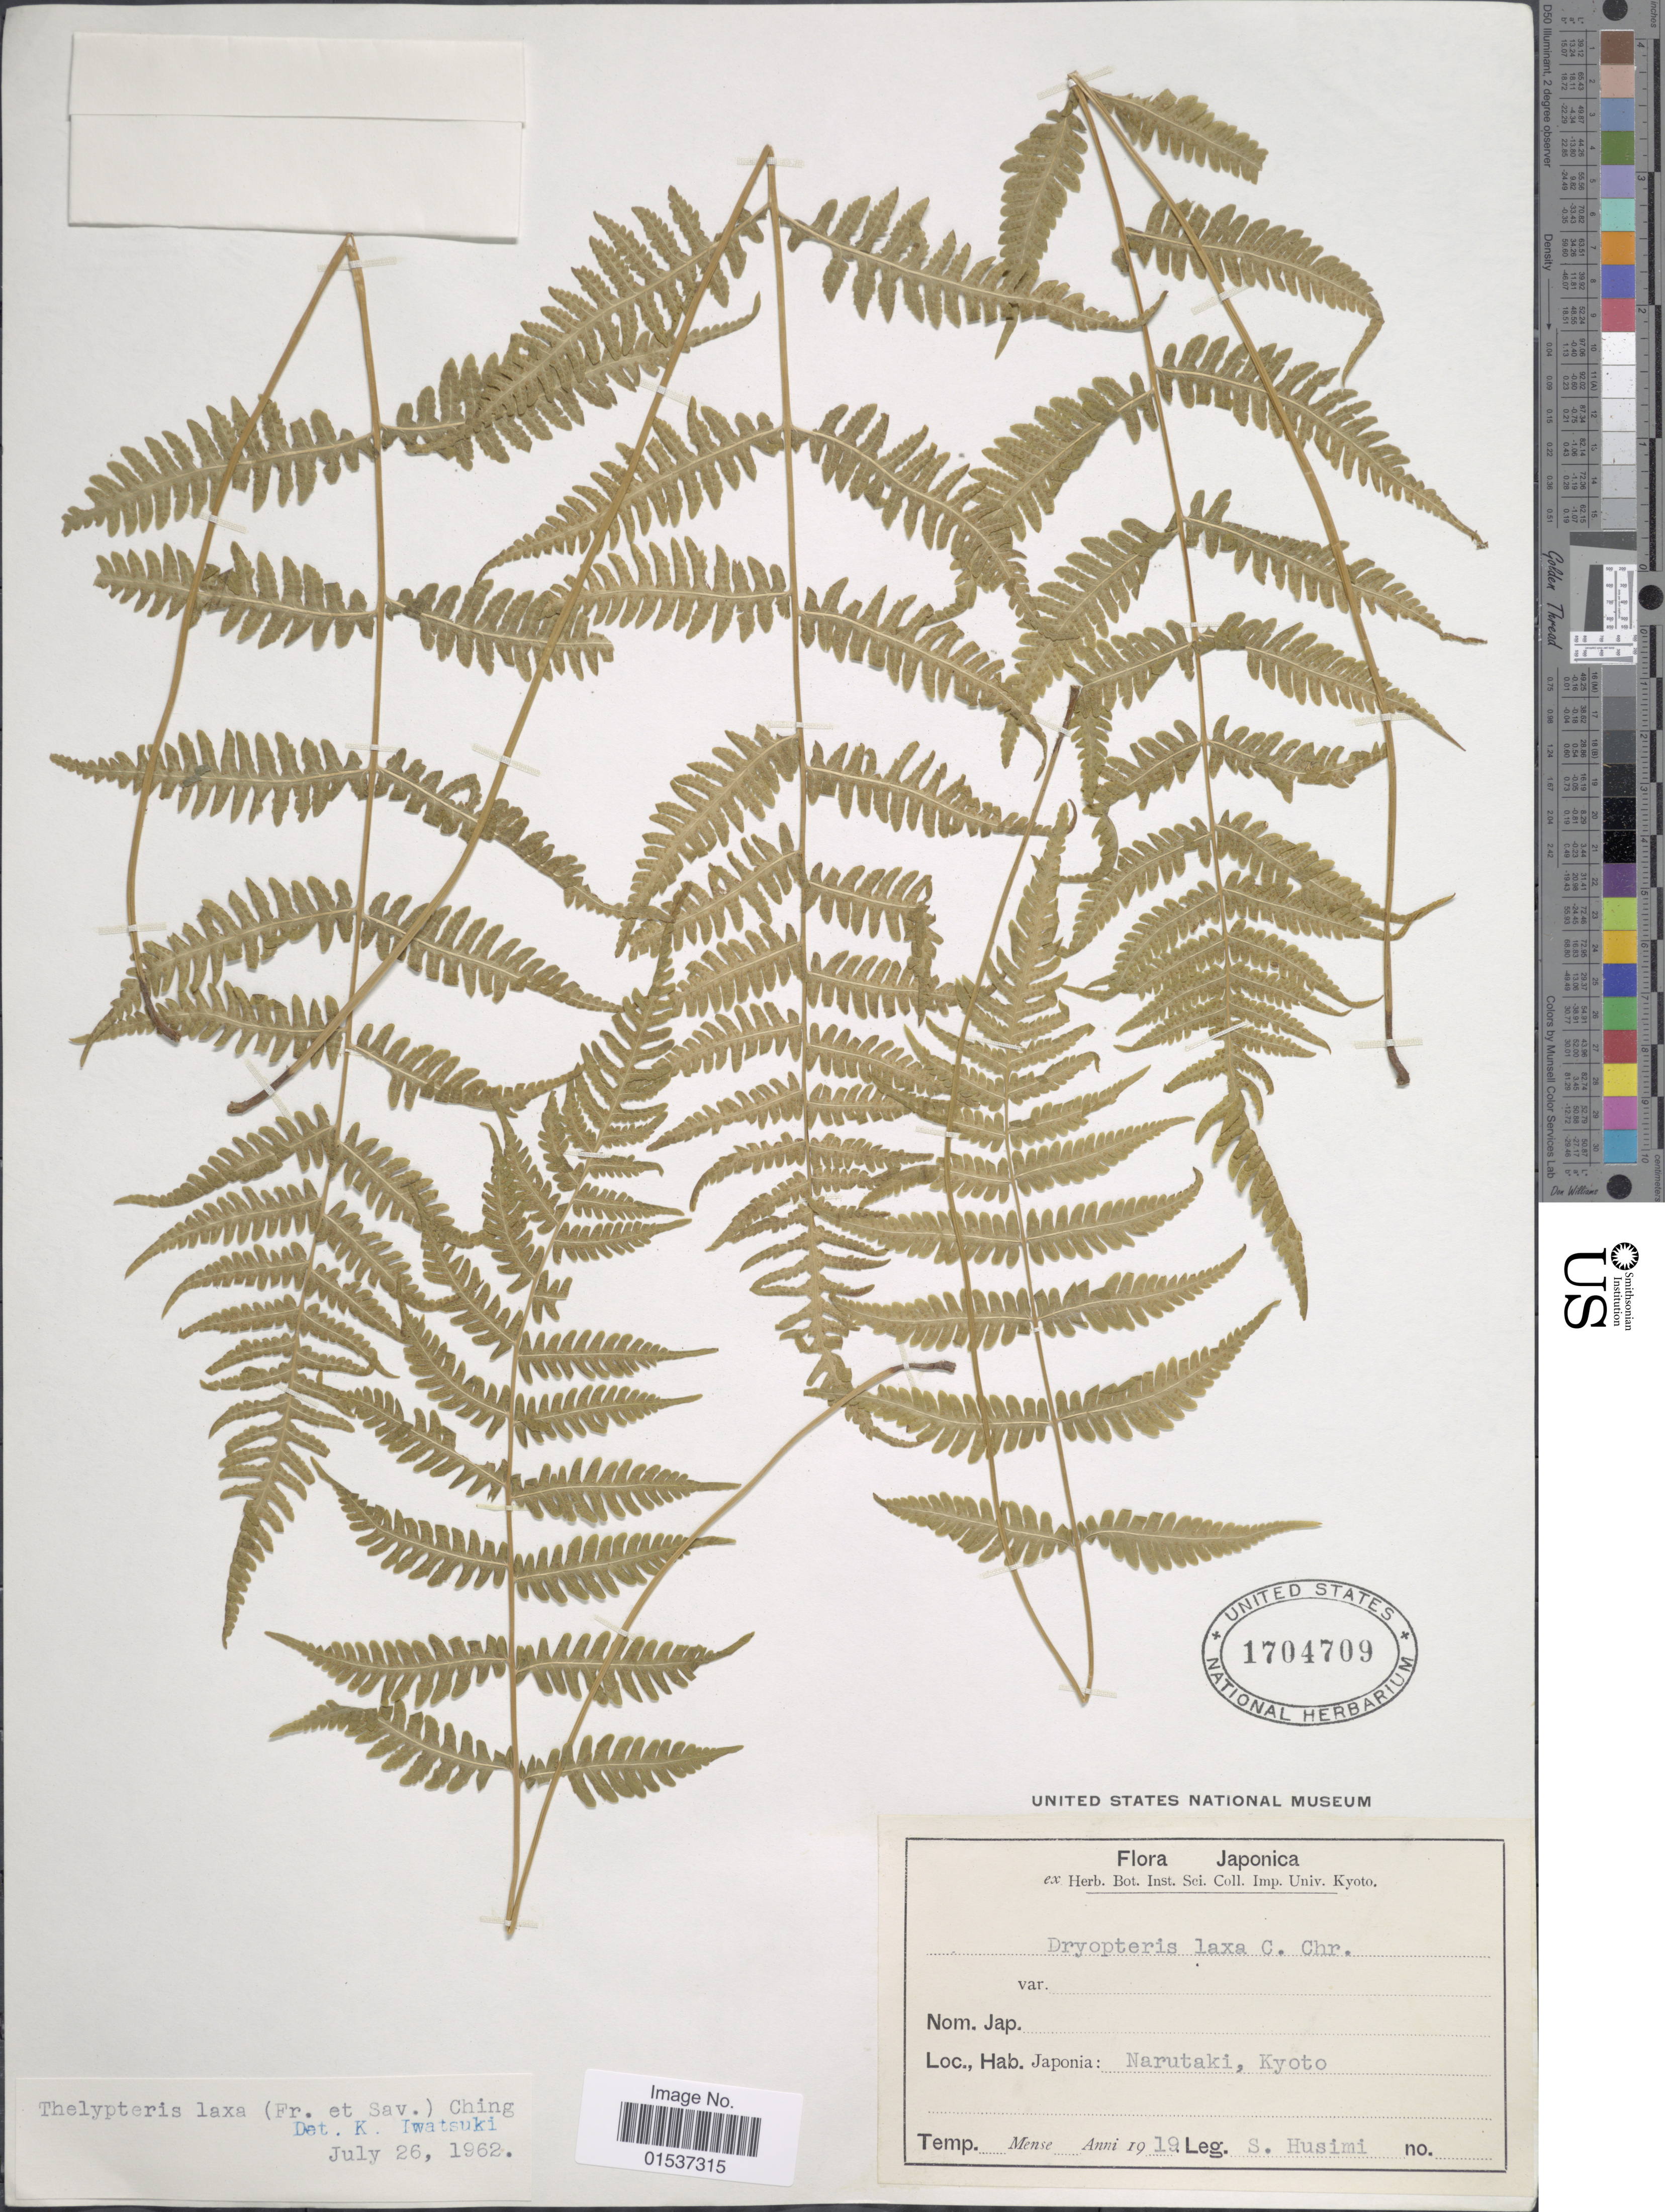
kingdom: Plantae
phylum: Tracheophyta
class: Polypodiopsida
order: Polypodiales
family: Thelypteridaceae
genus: Metathelypteris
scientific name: Metathelypteris laxa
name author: (Franch. & Sav.) Ching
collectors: S. Husimi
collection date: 1919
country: Japan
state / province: Kyoto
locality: Japonia: Narutaki, Kyoto.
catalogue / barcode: US 1704709